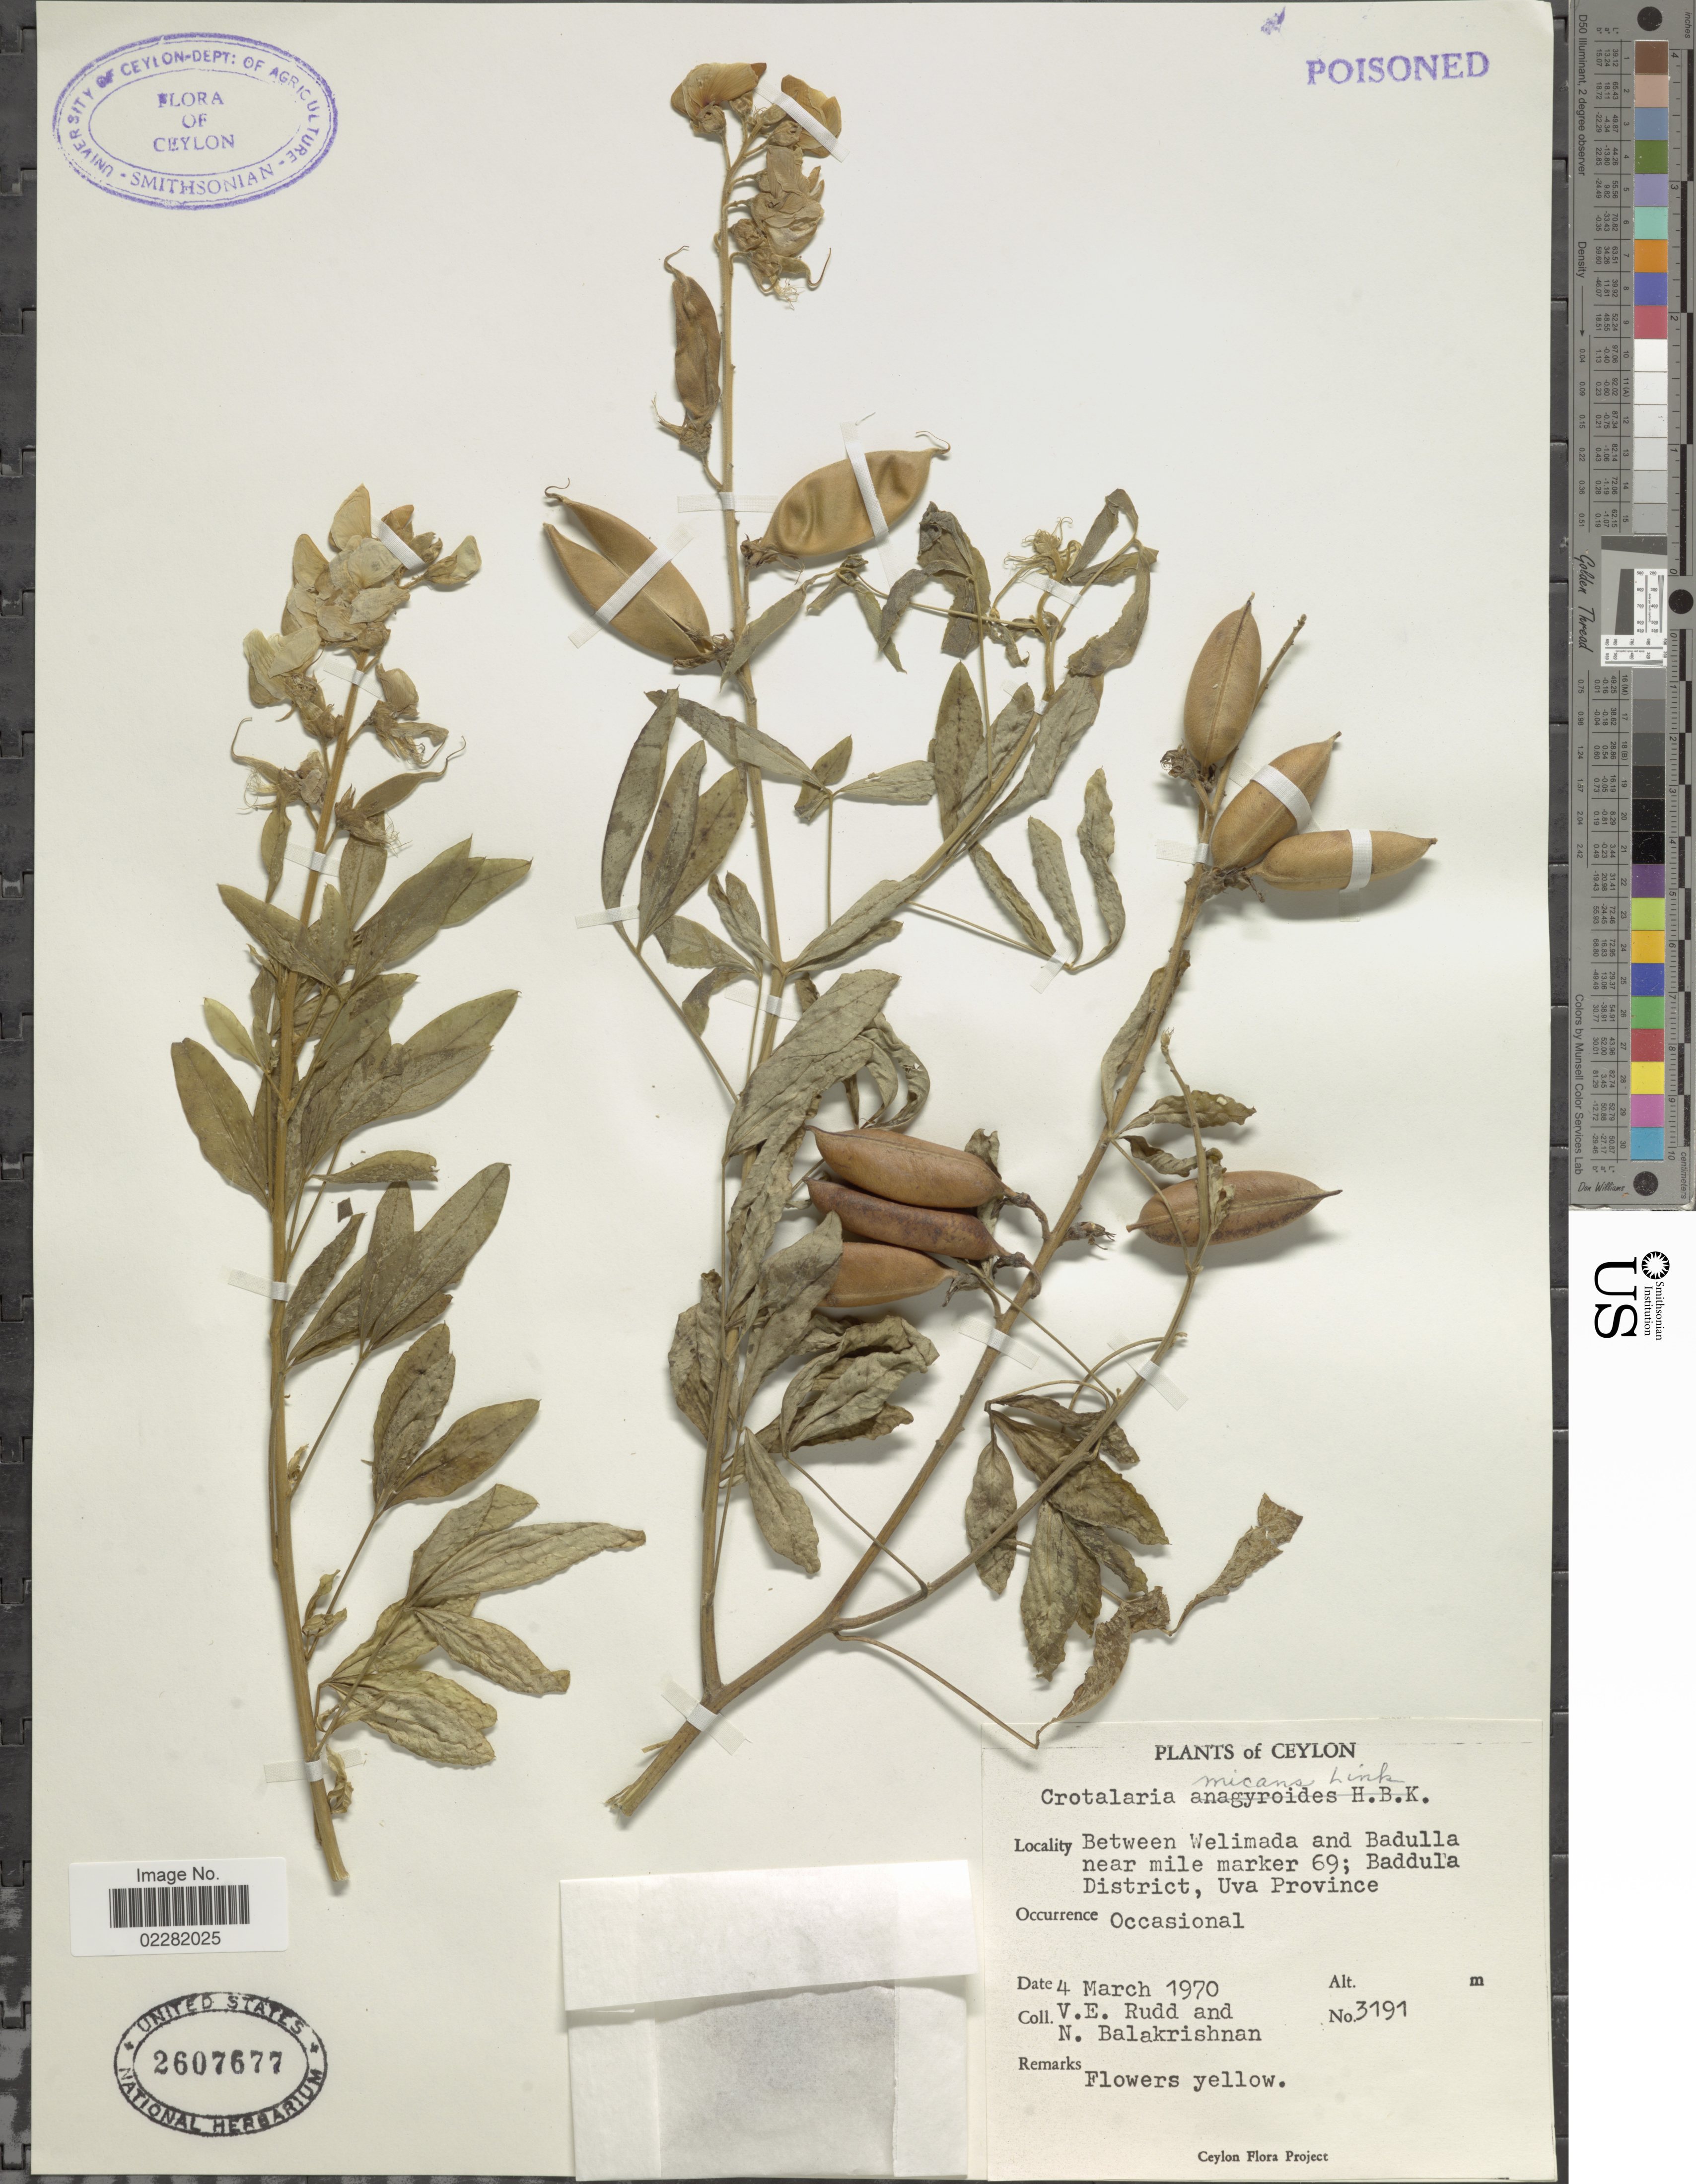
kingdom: Plantae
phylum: Tracheophyta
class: Magnoliopsida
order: Fabales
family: Fabaceae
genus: Crotalaria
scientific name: Crotalaria micans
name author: Link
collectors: V. E. Rudd & N. Balakrishnan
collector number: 3191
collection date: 1970-03-04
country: Sri Lanka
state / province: Uva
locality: Ceylon, Between Welimada and Badulla near mile marker 69; Badulla District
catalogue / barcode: US 2607677